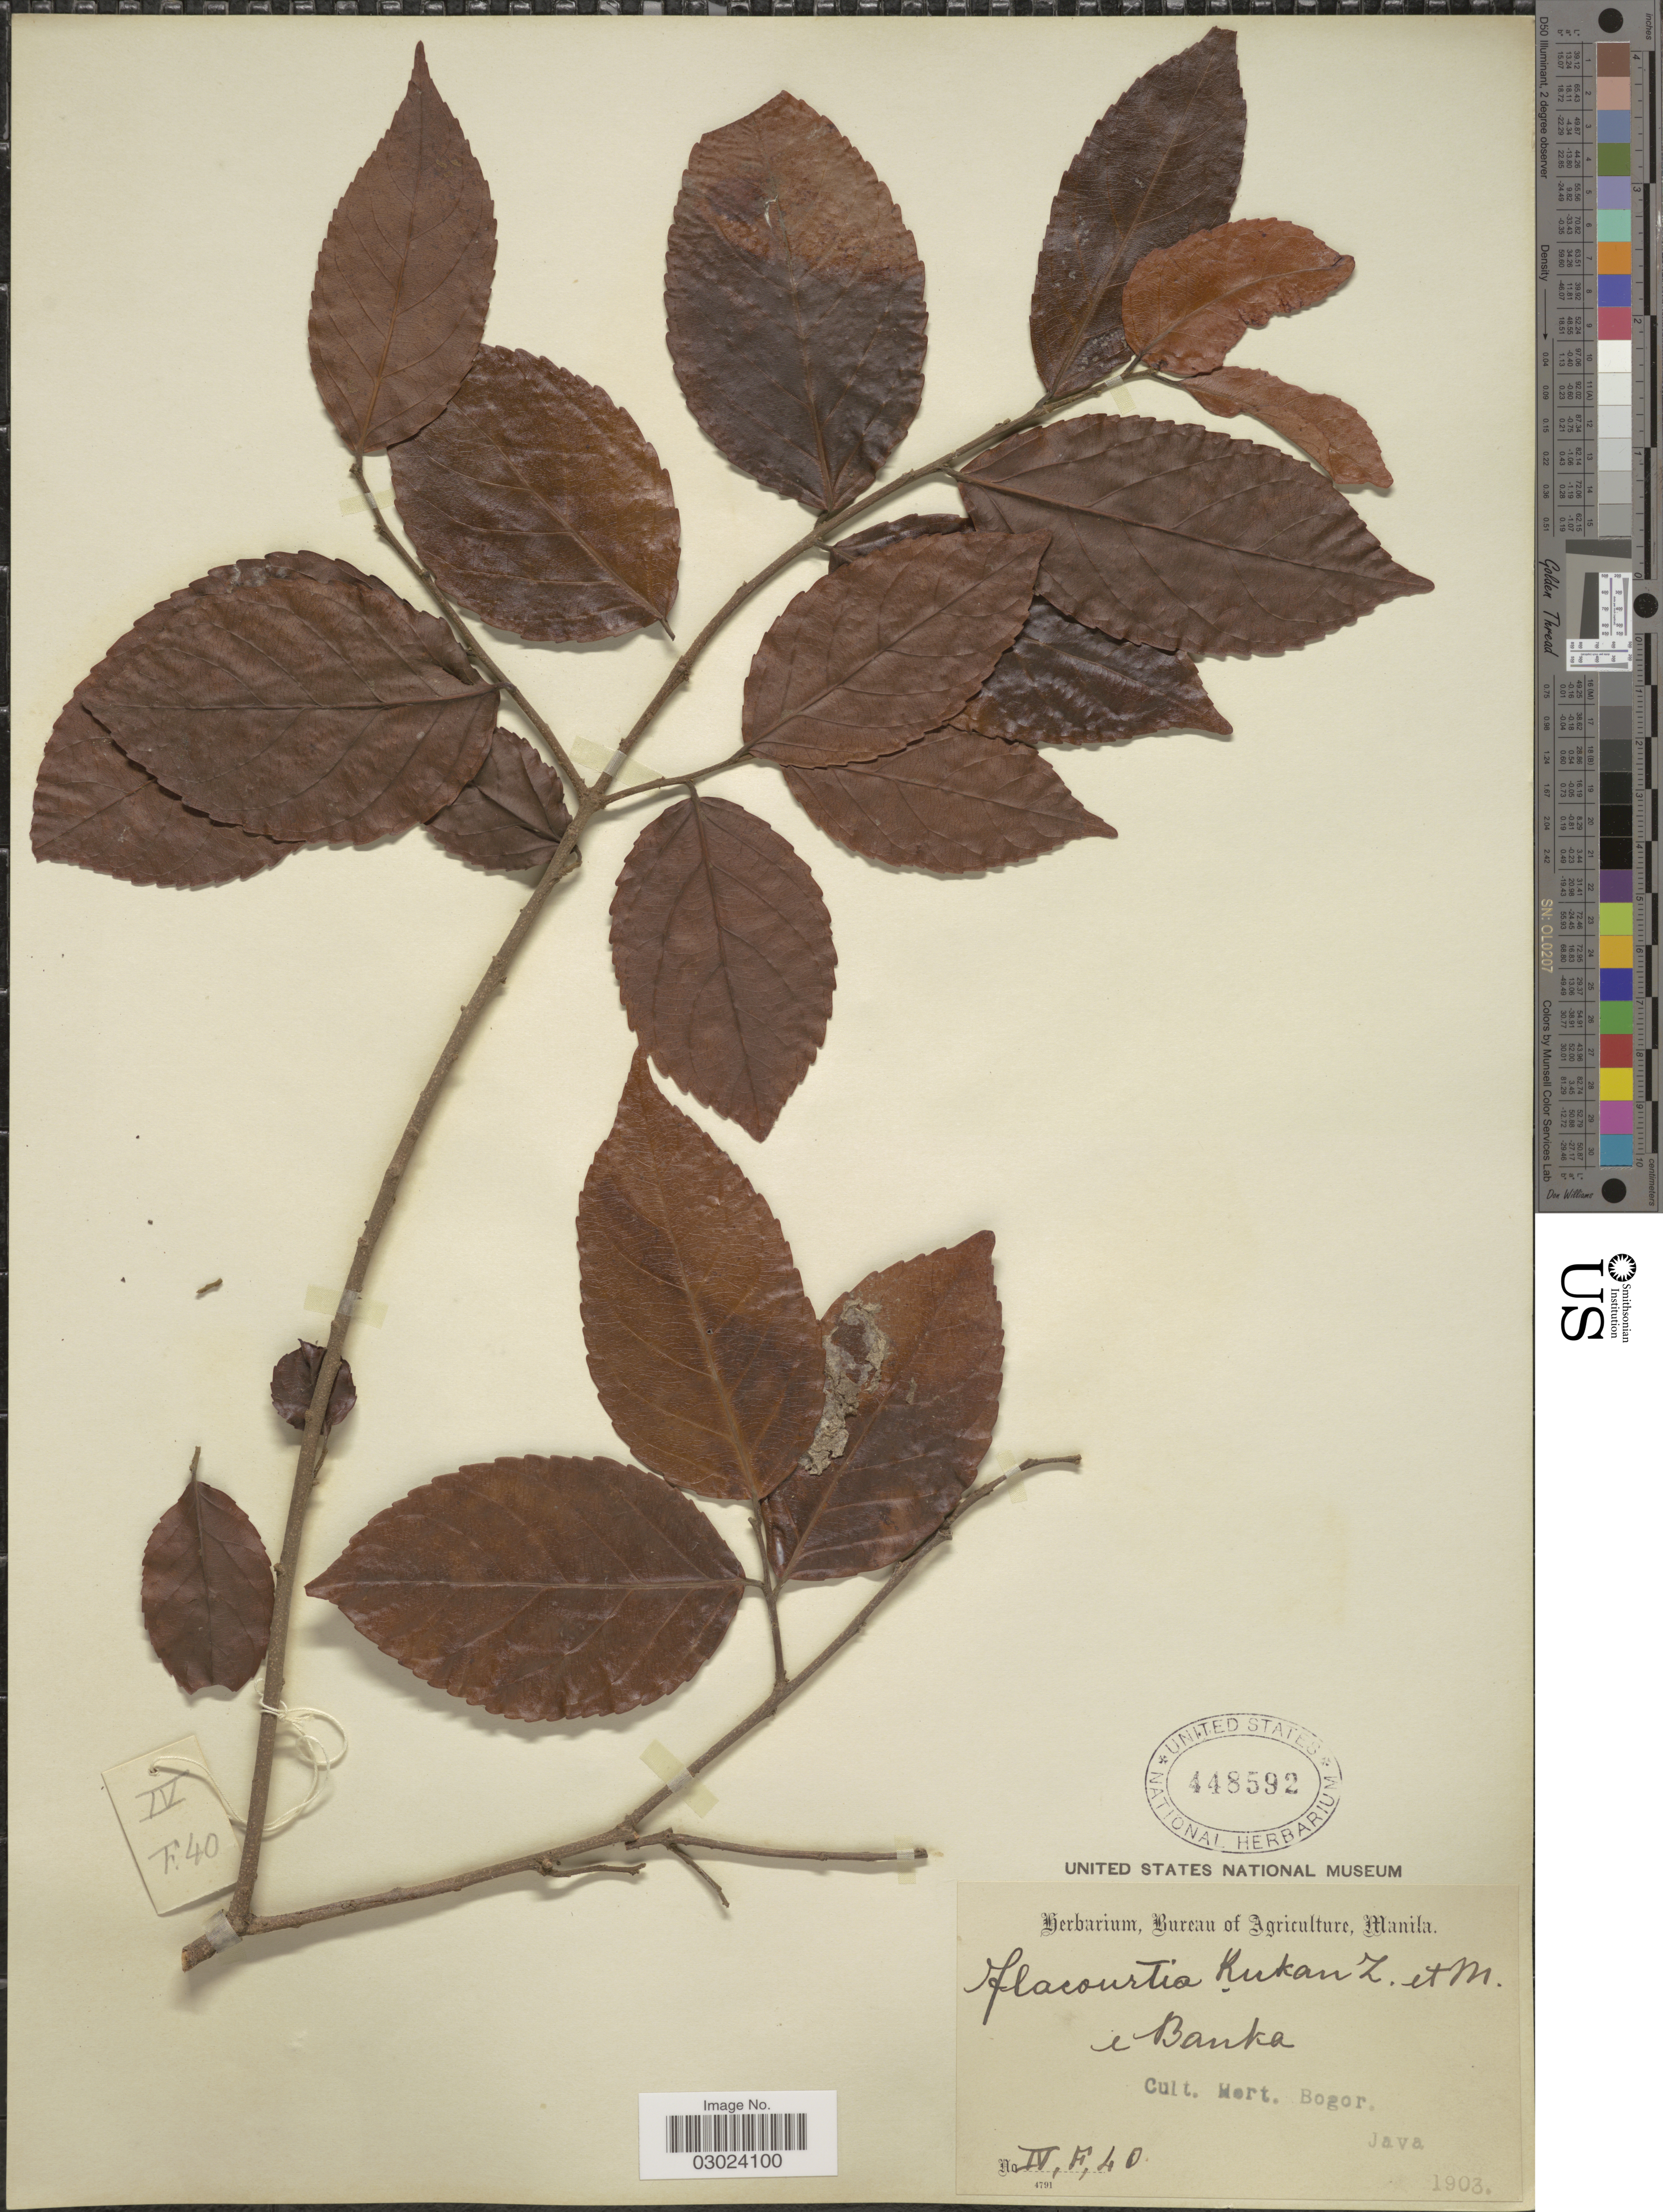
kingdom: Plantae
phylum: Tracheophyta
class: Magnoliopsida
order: Malpighiales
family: Salicaceae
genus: Flacourtia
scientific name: Flacourtia rukam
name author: Zoll. & Moritzi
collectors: Ex herb. Bureau of Agriculture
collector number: IV,F,40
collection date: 1903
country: Indonesia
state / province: Java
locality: C [interpreted]. Banka. [unsure placement] Cult. Hort. Bogor. Java.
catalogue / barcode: US 448592